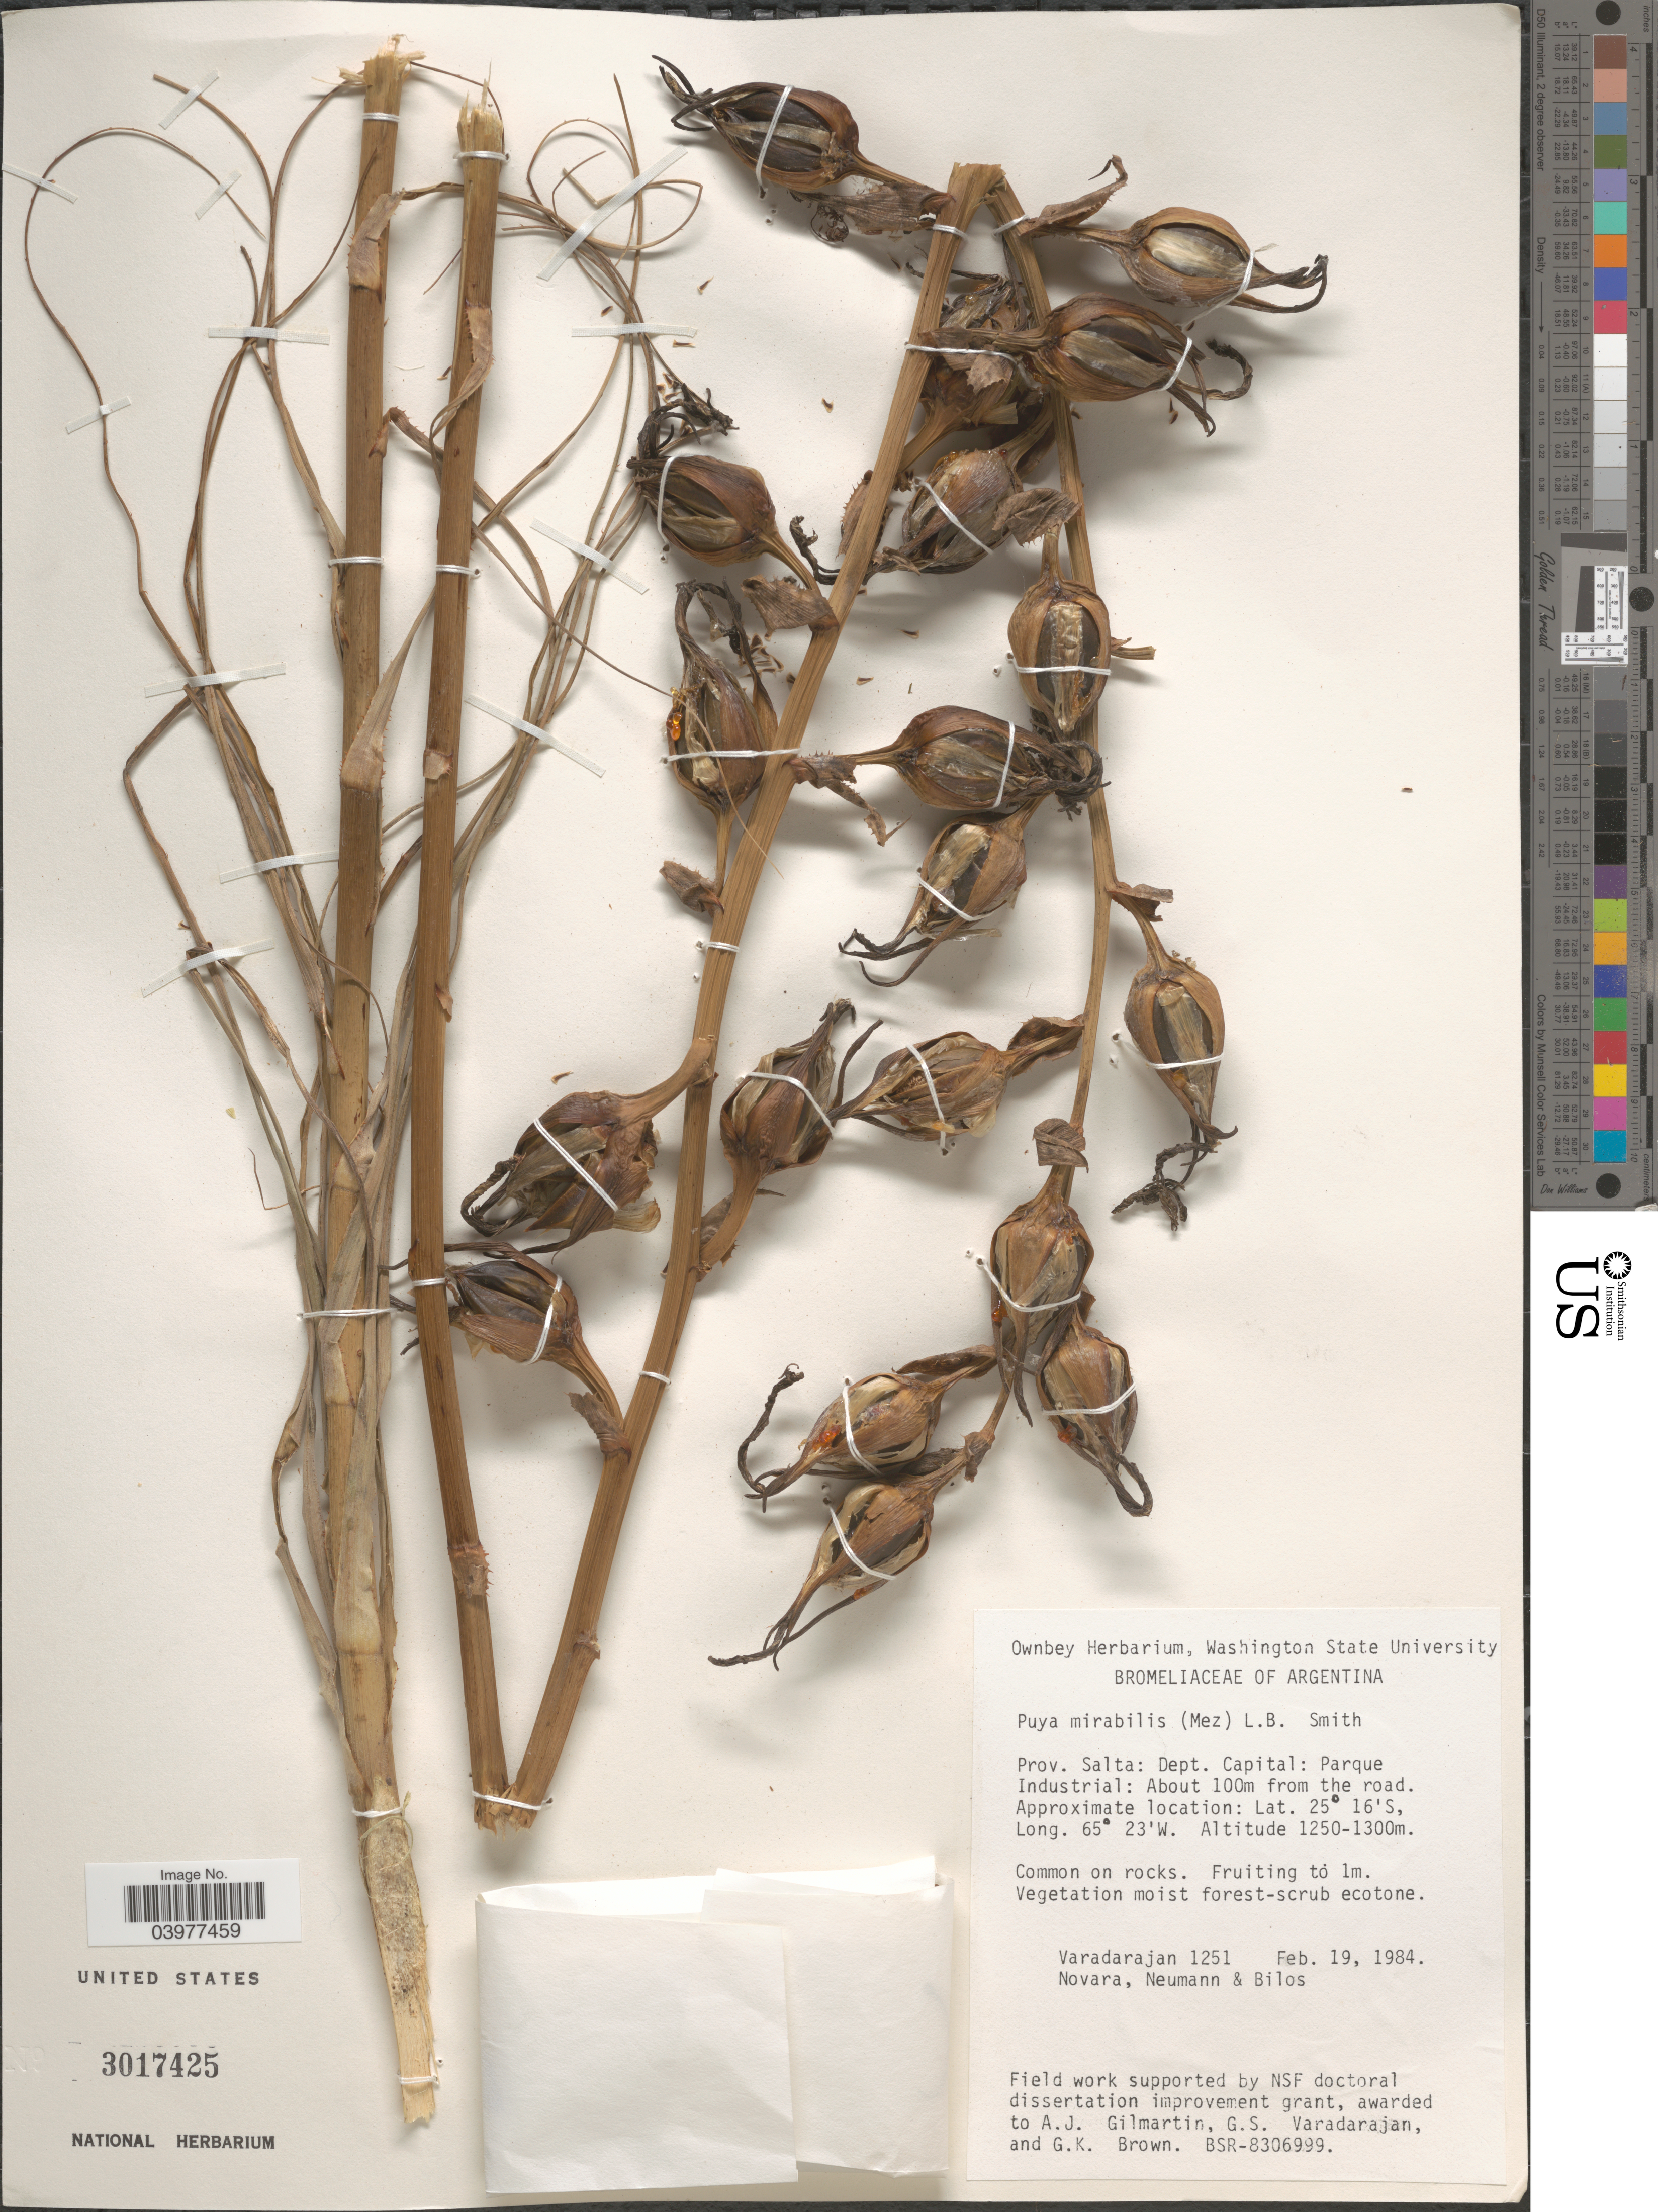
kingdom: Plantae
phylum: Tracheophyta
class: Liliopsida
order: Poales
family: Bromeliaceae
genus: Puya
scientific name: Puya mirabilis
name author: (Mez) L.B. Sm.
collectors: G. S. Varadarajan, -. Novara, Neumann, -- & -. Bilos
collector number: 1251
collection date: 1984-02-19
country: Argentina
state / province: Salta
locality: Dept. Capital: Parque Industrial: About 100m from the road.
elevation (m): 1250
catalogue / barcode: US 3017425